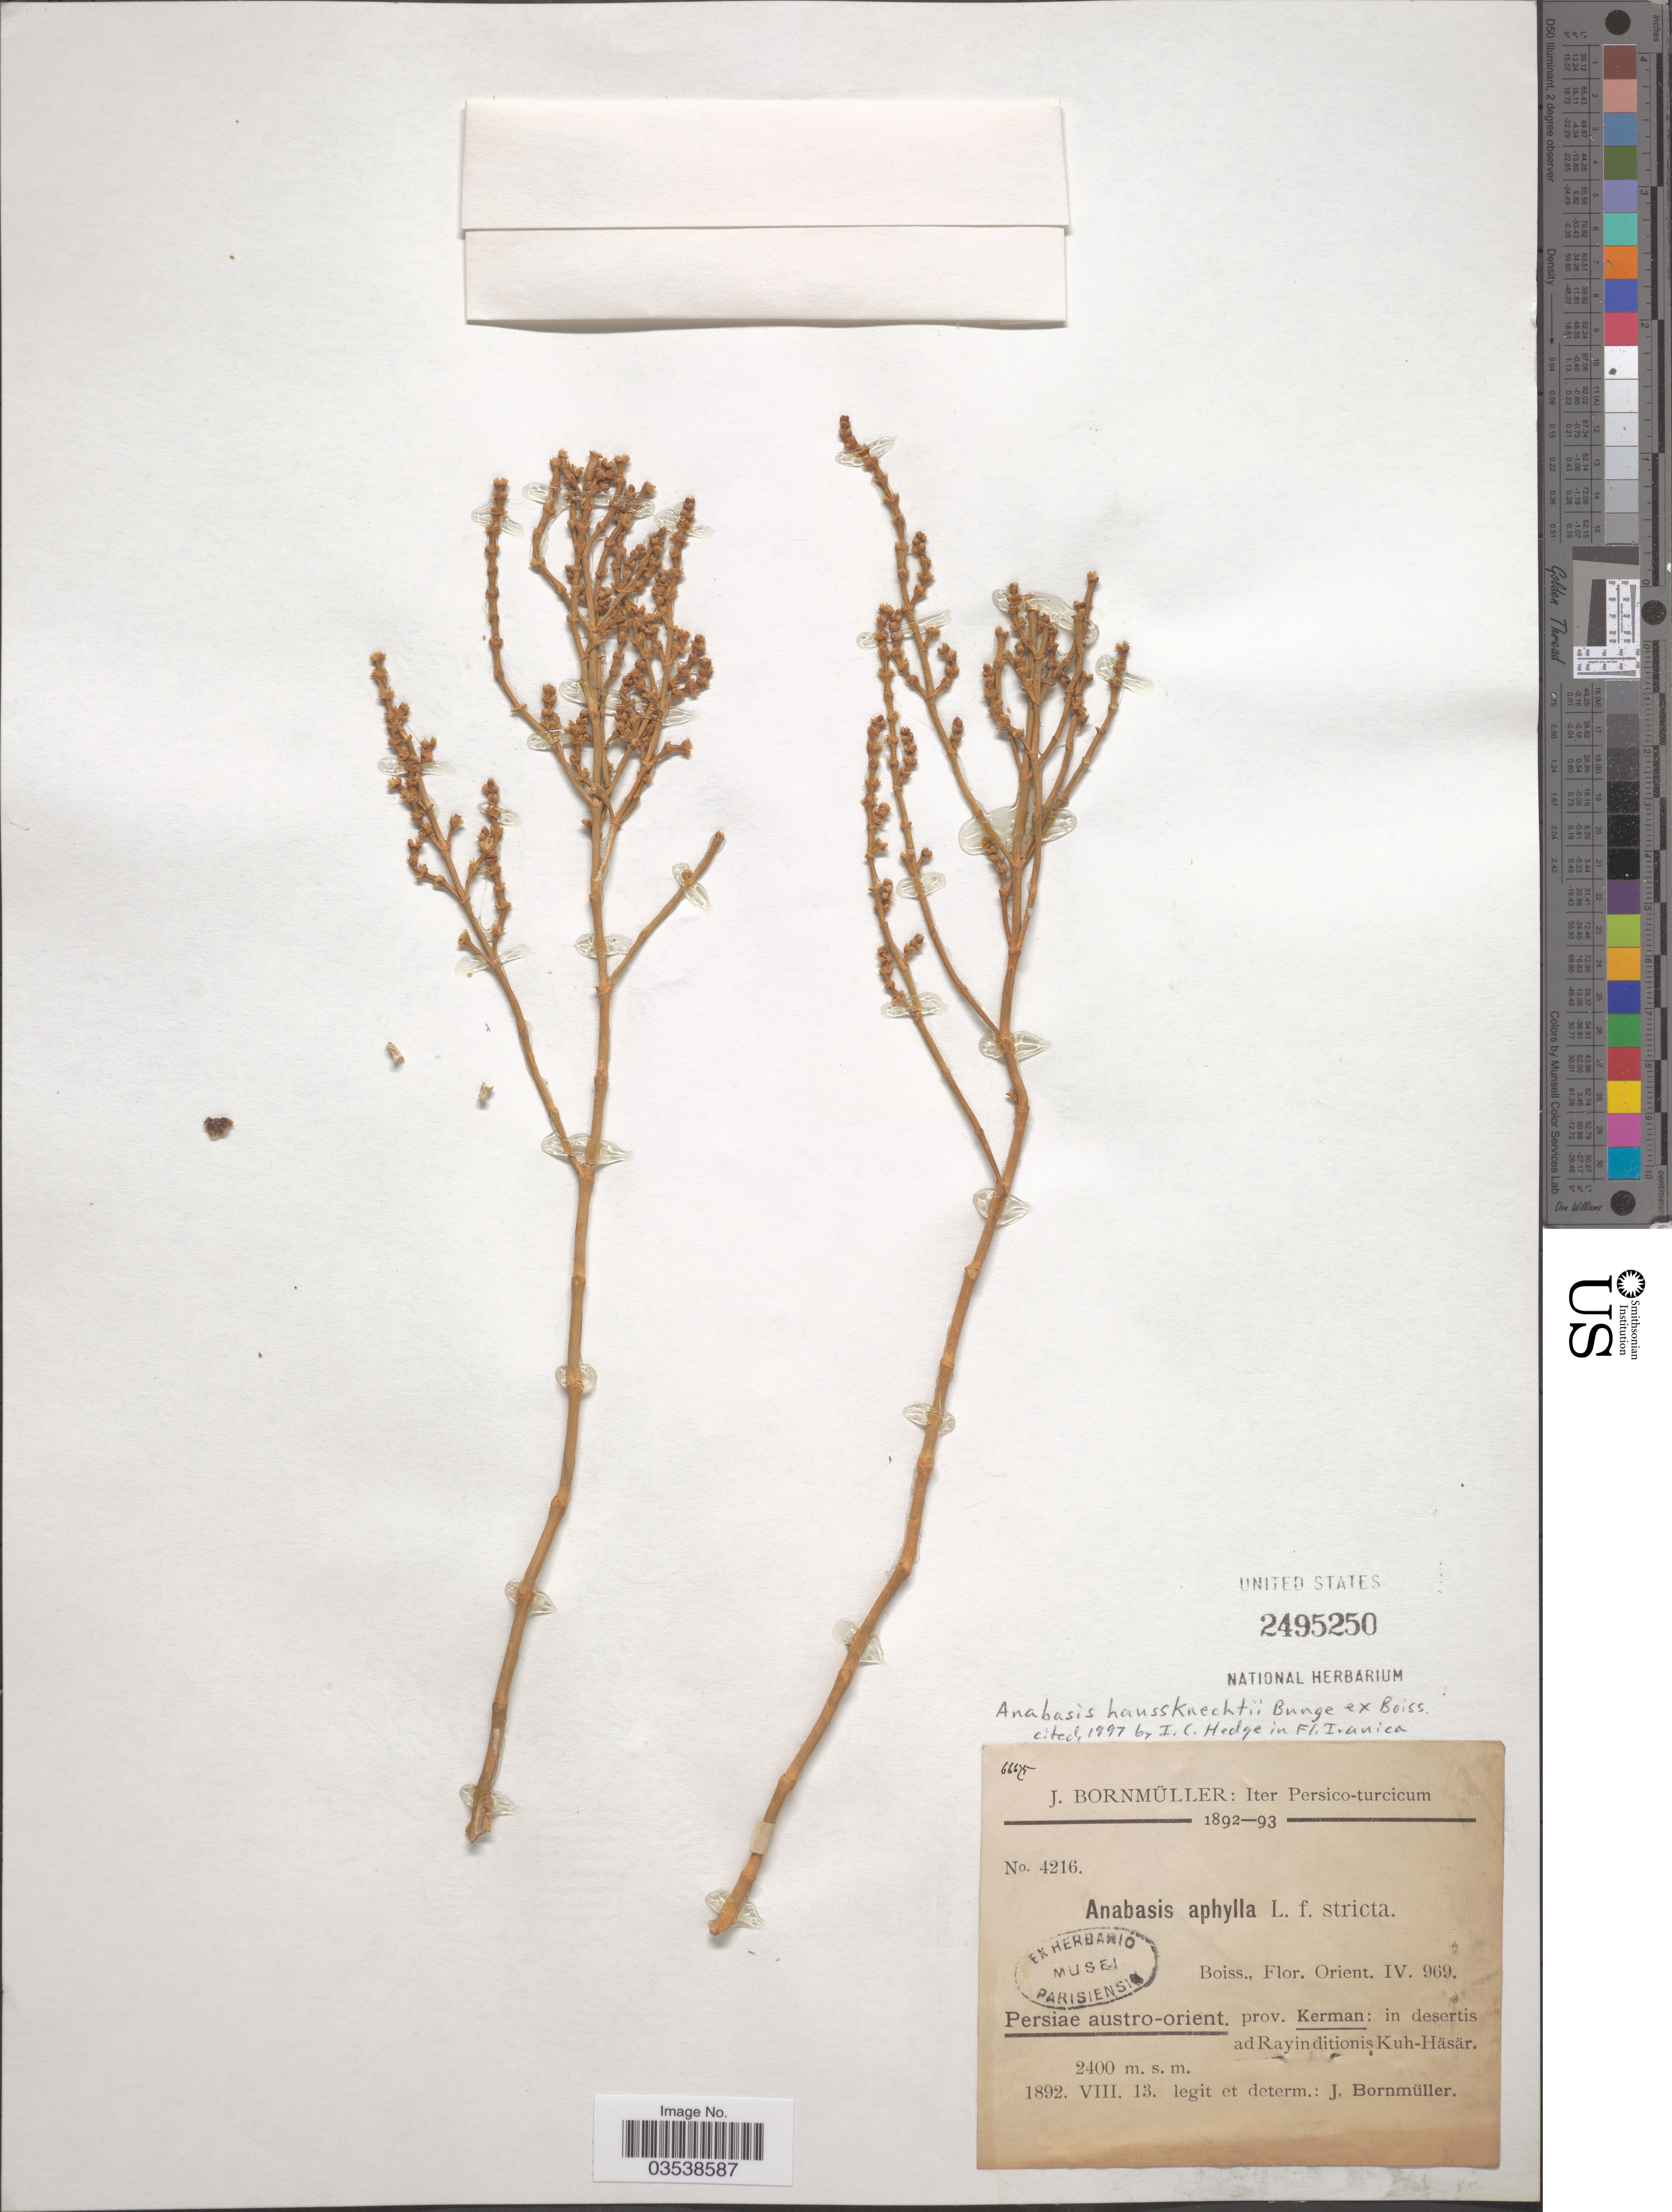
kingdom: Plantae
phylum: Tracheophyta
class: Magnoliopsida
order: Caryophyllales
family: Amaranthaceae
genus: Anabasis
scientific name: Anabasis haussknechtii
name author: Bunge ex Boiss.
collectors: J. Bornmüller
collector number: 4216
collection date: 1892-08-13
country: Iran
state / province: Kerman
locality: Iter Persico-turcicum. Persiae austro-orient. In desertis ad Rayinditionis Kuh-Häsär.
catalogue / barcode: US 2495250